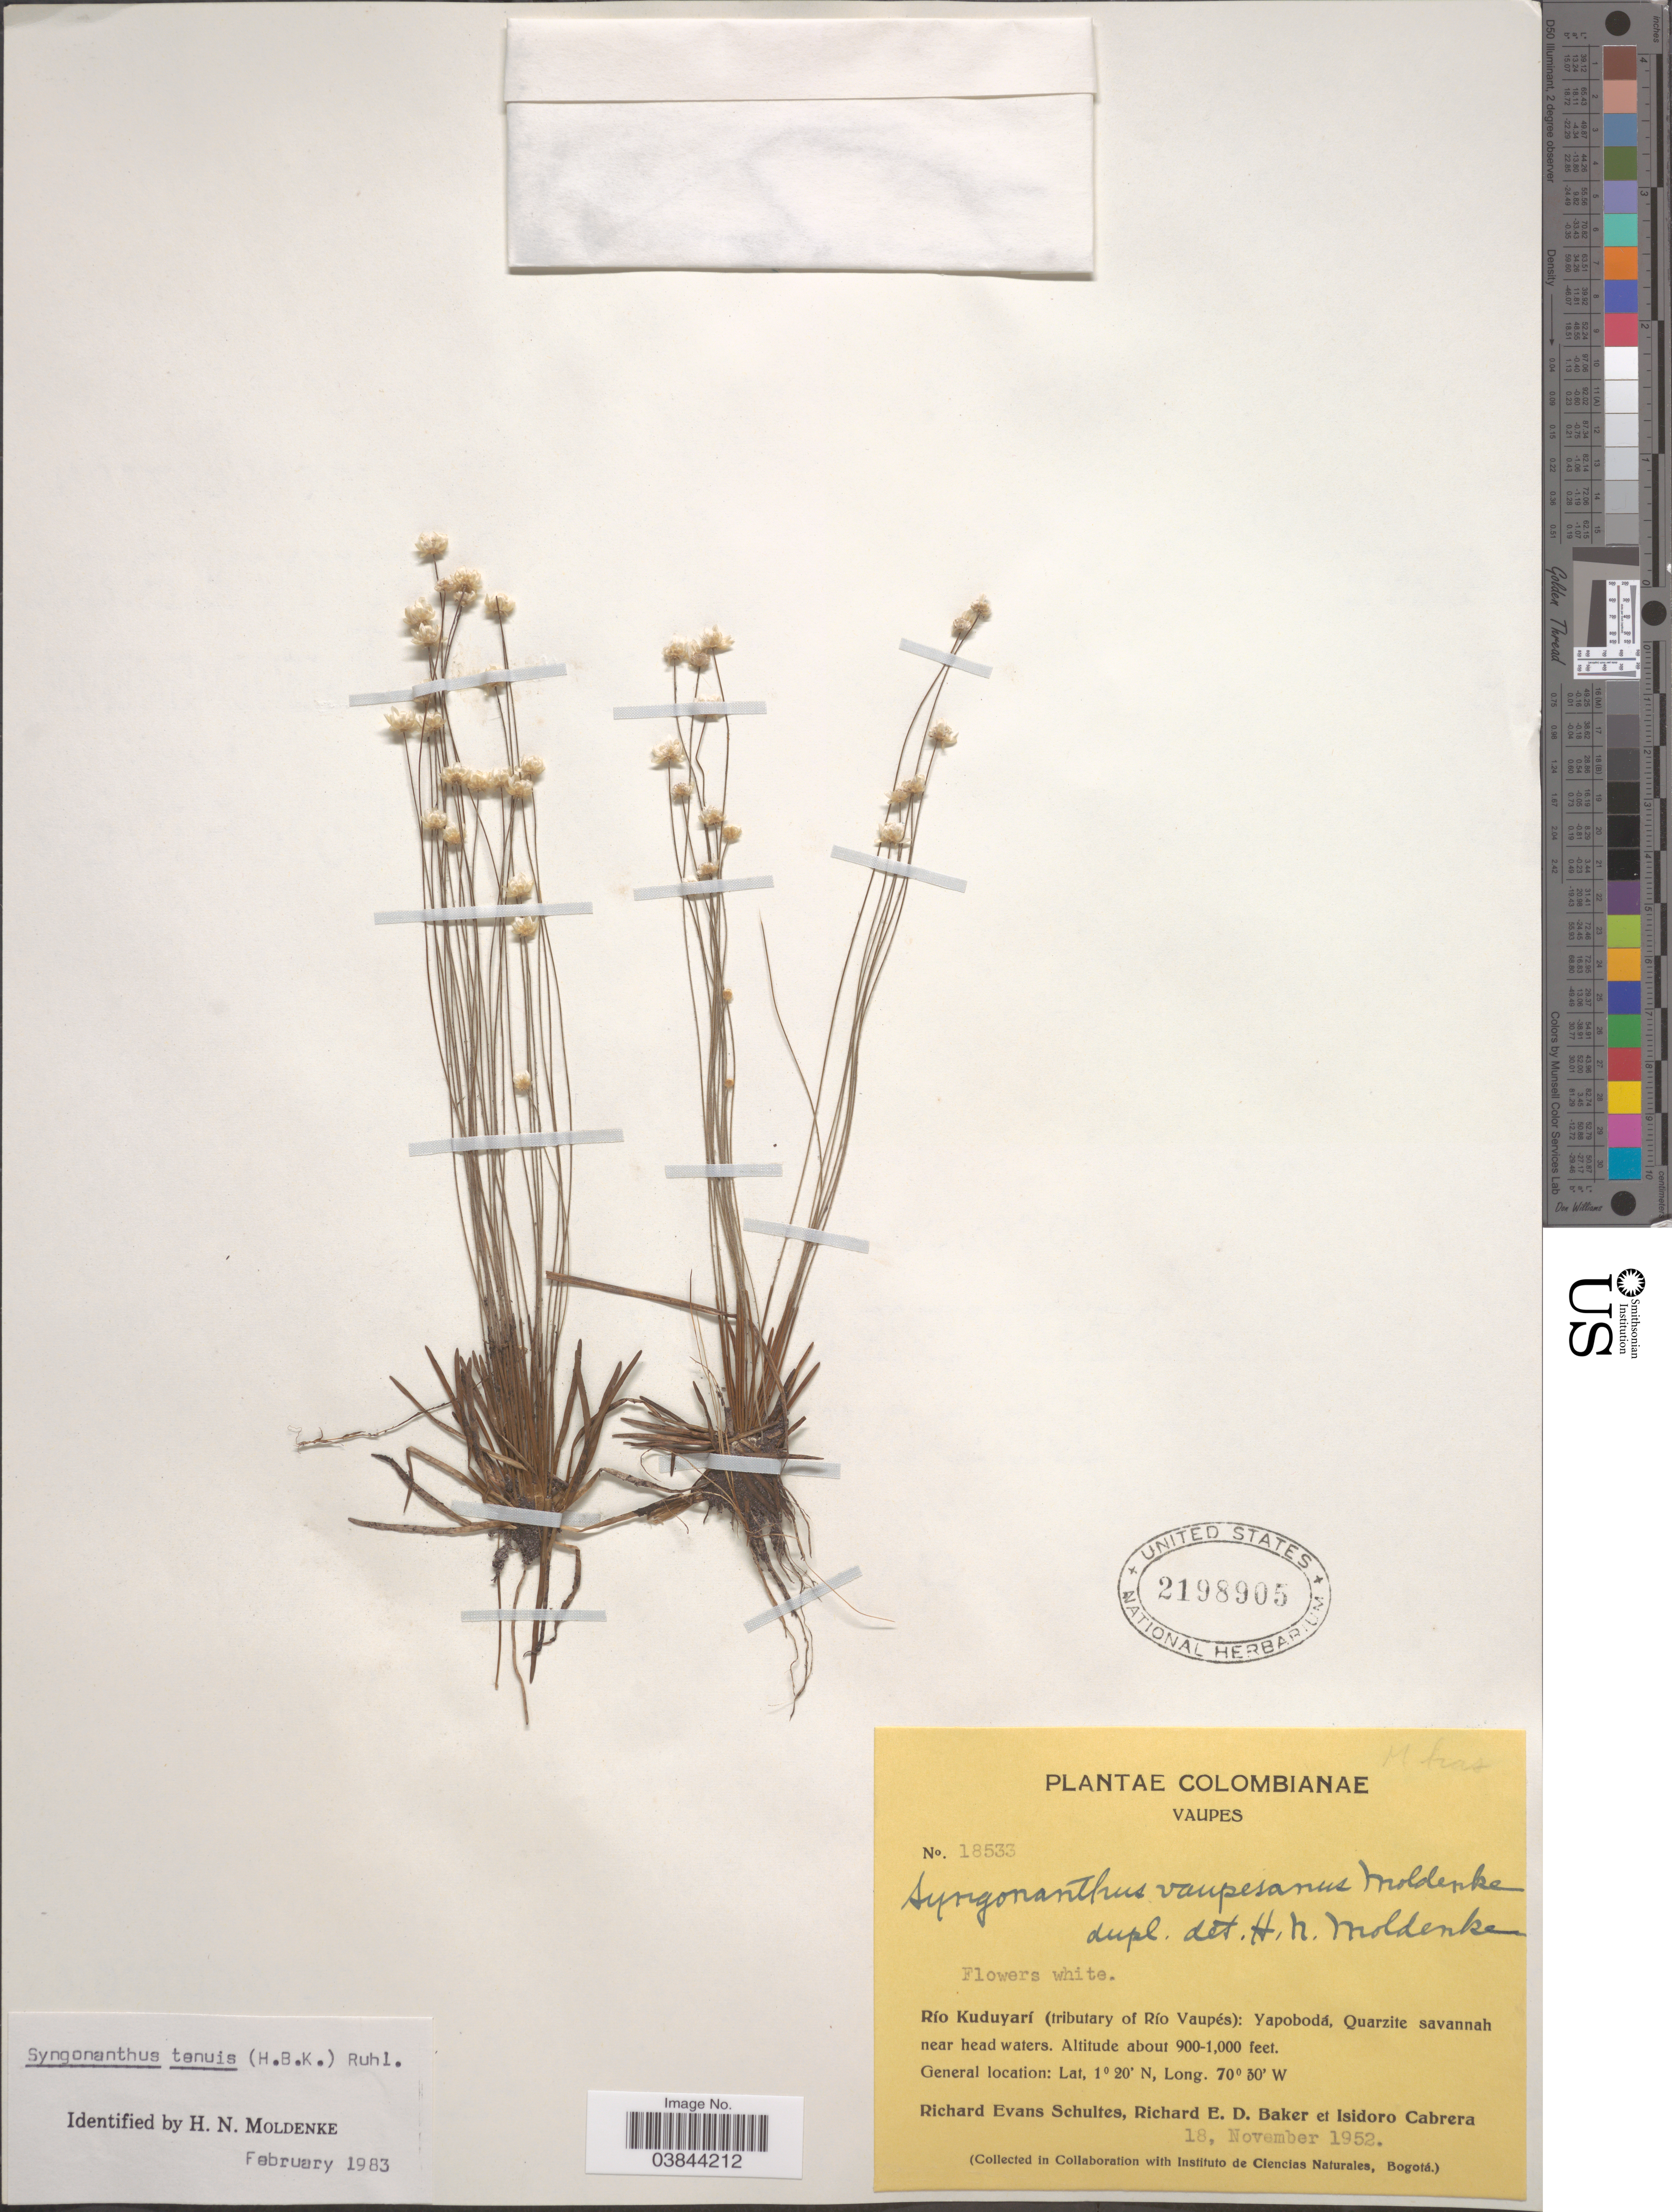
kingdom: Plantae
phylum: Tracheophyta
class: Liliopsida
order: Poales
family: Eriocaulaceae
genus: Syngonanthus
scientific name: Syngonanthus tenuis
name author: (Kunth) Ruhland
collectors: R. E. Schultes, R. A. Baker & I. Cabrera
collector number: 18533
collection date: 1952-11-18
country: Colombia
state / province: Vaupés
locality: Río Kuduyarí (tributary of Río Vaupés): Yapobodá, Quarzite savannah near head waters.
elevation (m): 274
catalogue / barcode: US 2198905